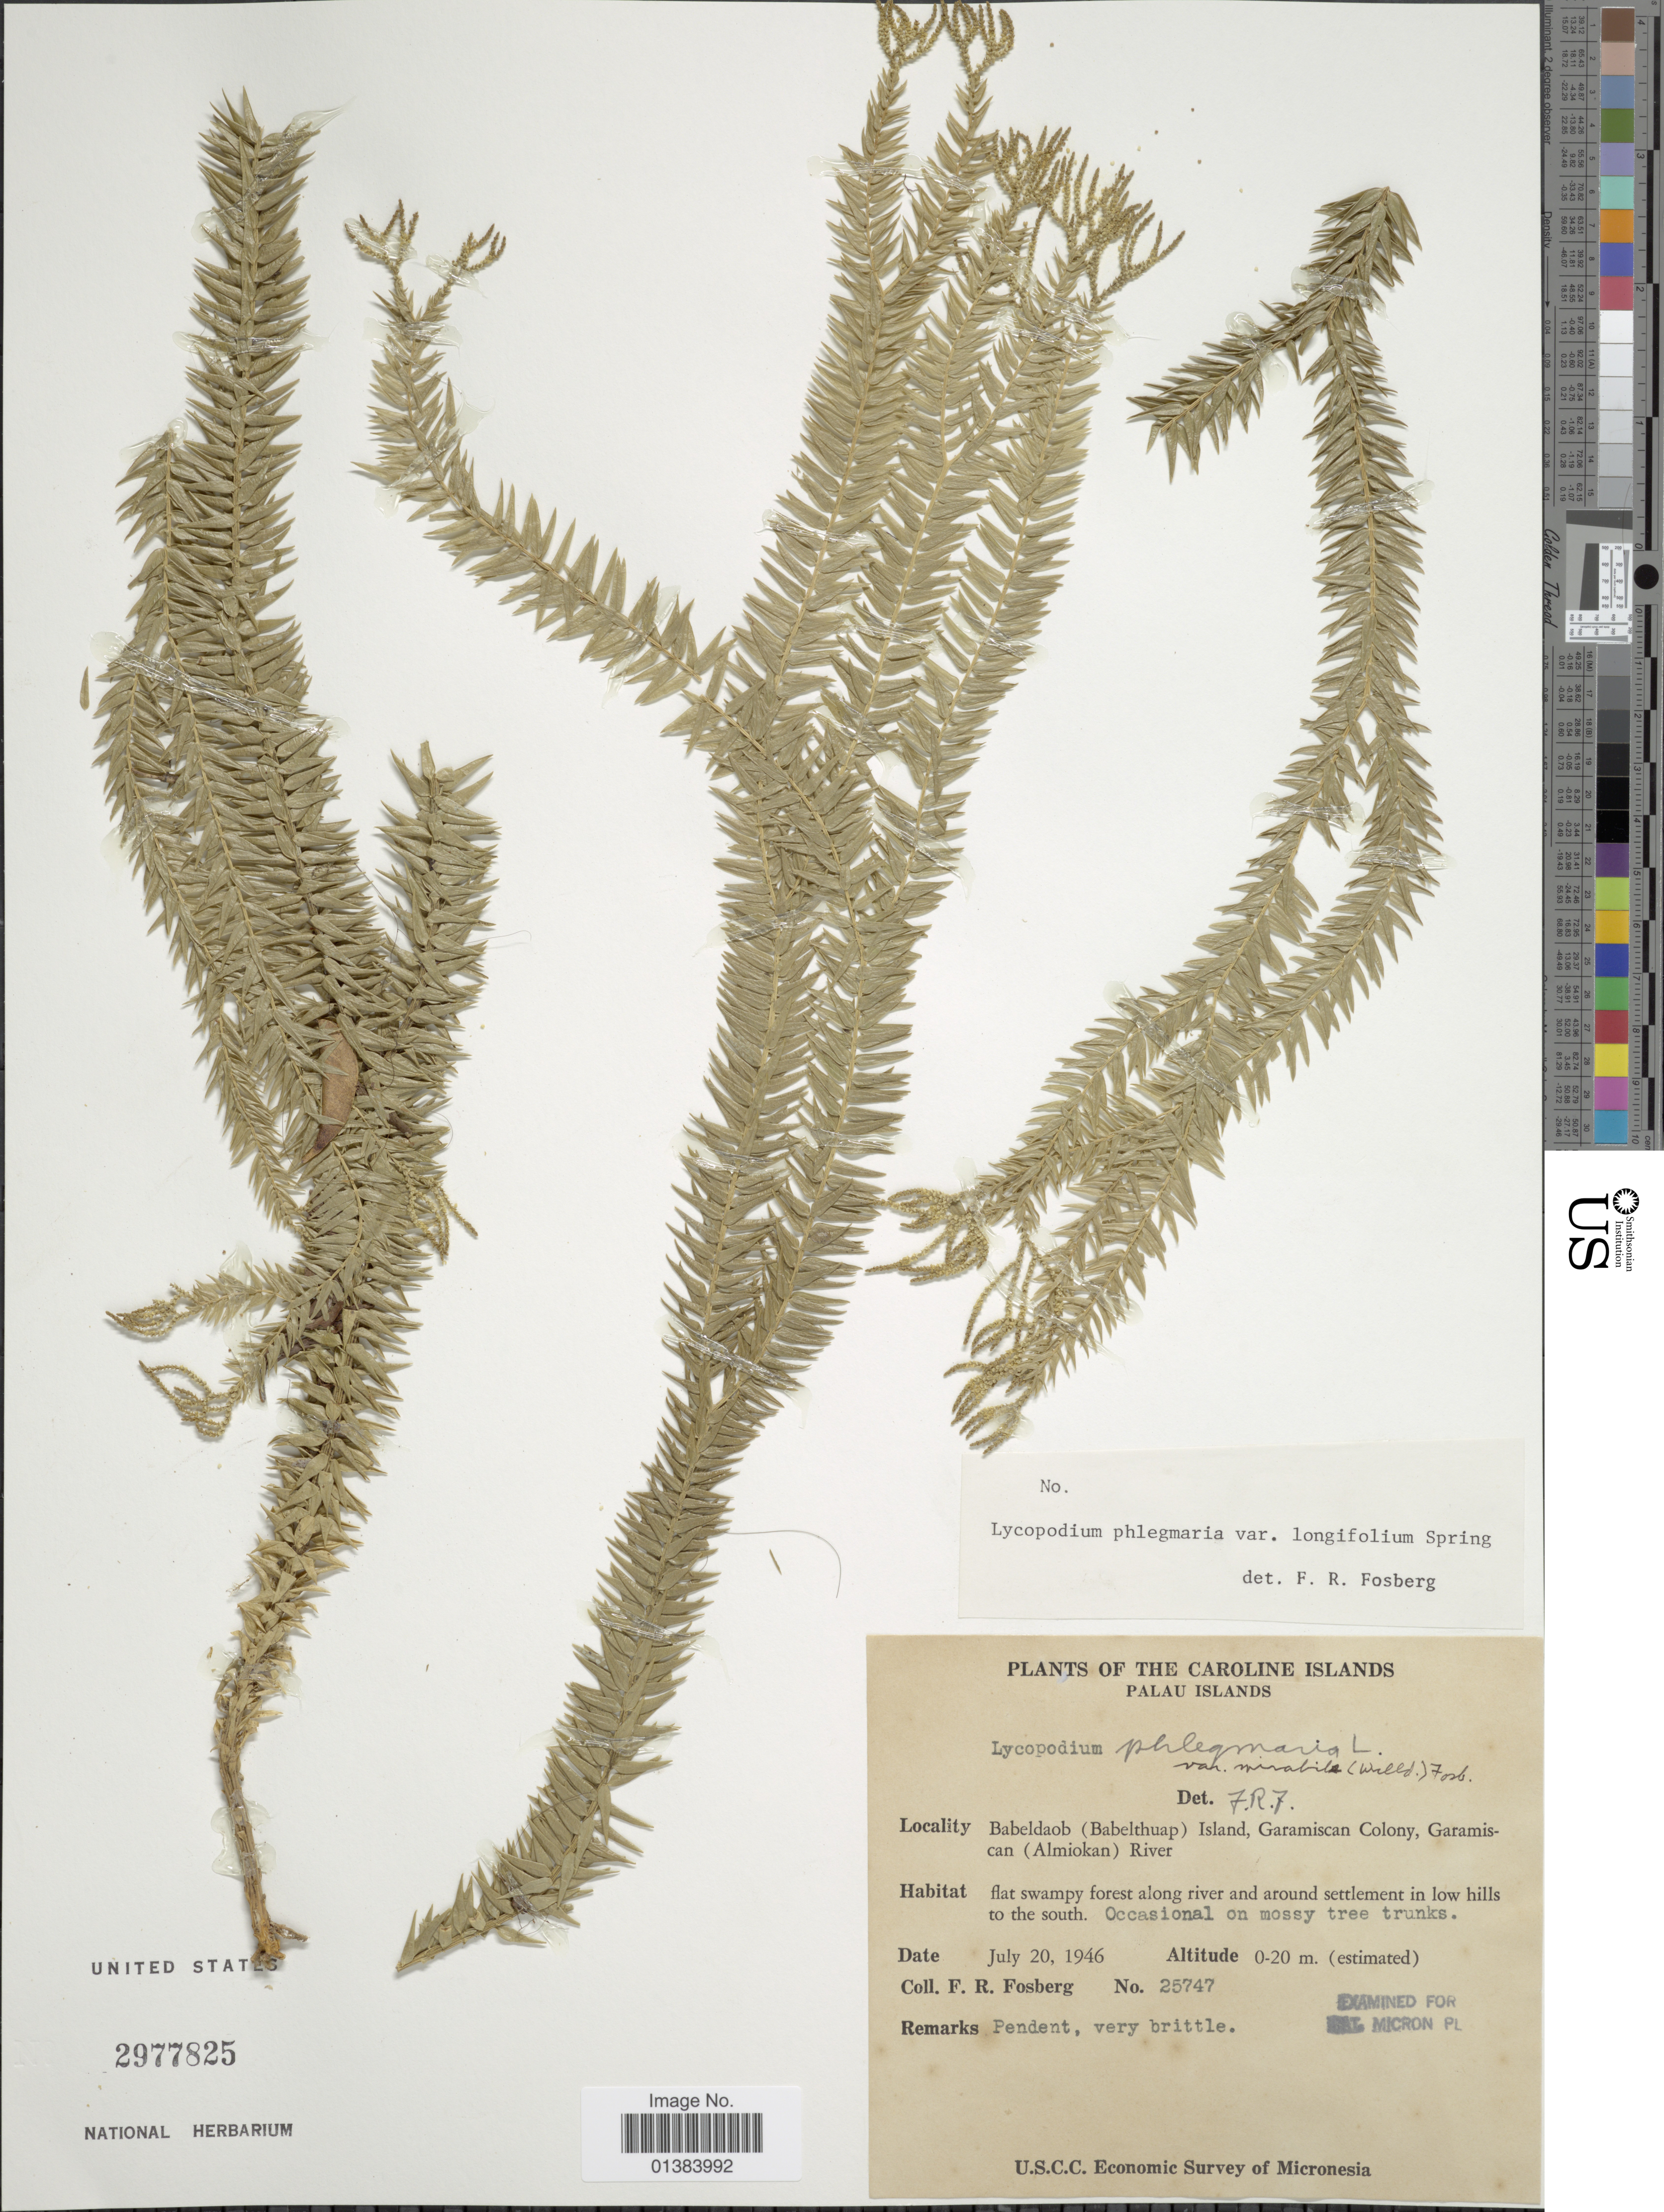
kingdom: Plantae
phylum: Tracheophyta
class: Lycopodiopsida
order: Lycopodiales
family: Lycopodiaceae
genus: Phlegmariurus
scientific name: Phlegmariurus mirabilis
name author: (Willd.) A. R. Field & Testo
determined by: Field, A. R.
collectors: F. R. Fosberg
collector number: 25747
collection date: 1946-07-20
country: Palau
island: Babeldaob [Babelthuap]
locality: Caroline Islands, Palau Islands, Babeldaob (Babelthuap) Island, Garamiscan Colony, Garamiscan (Almiokan) River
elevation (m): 0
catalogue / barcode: US 2977825